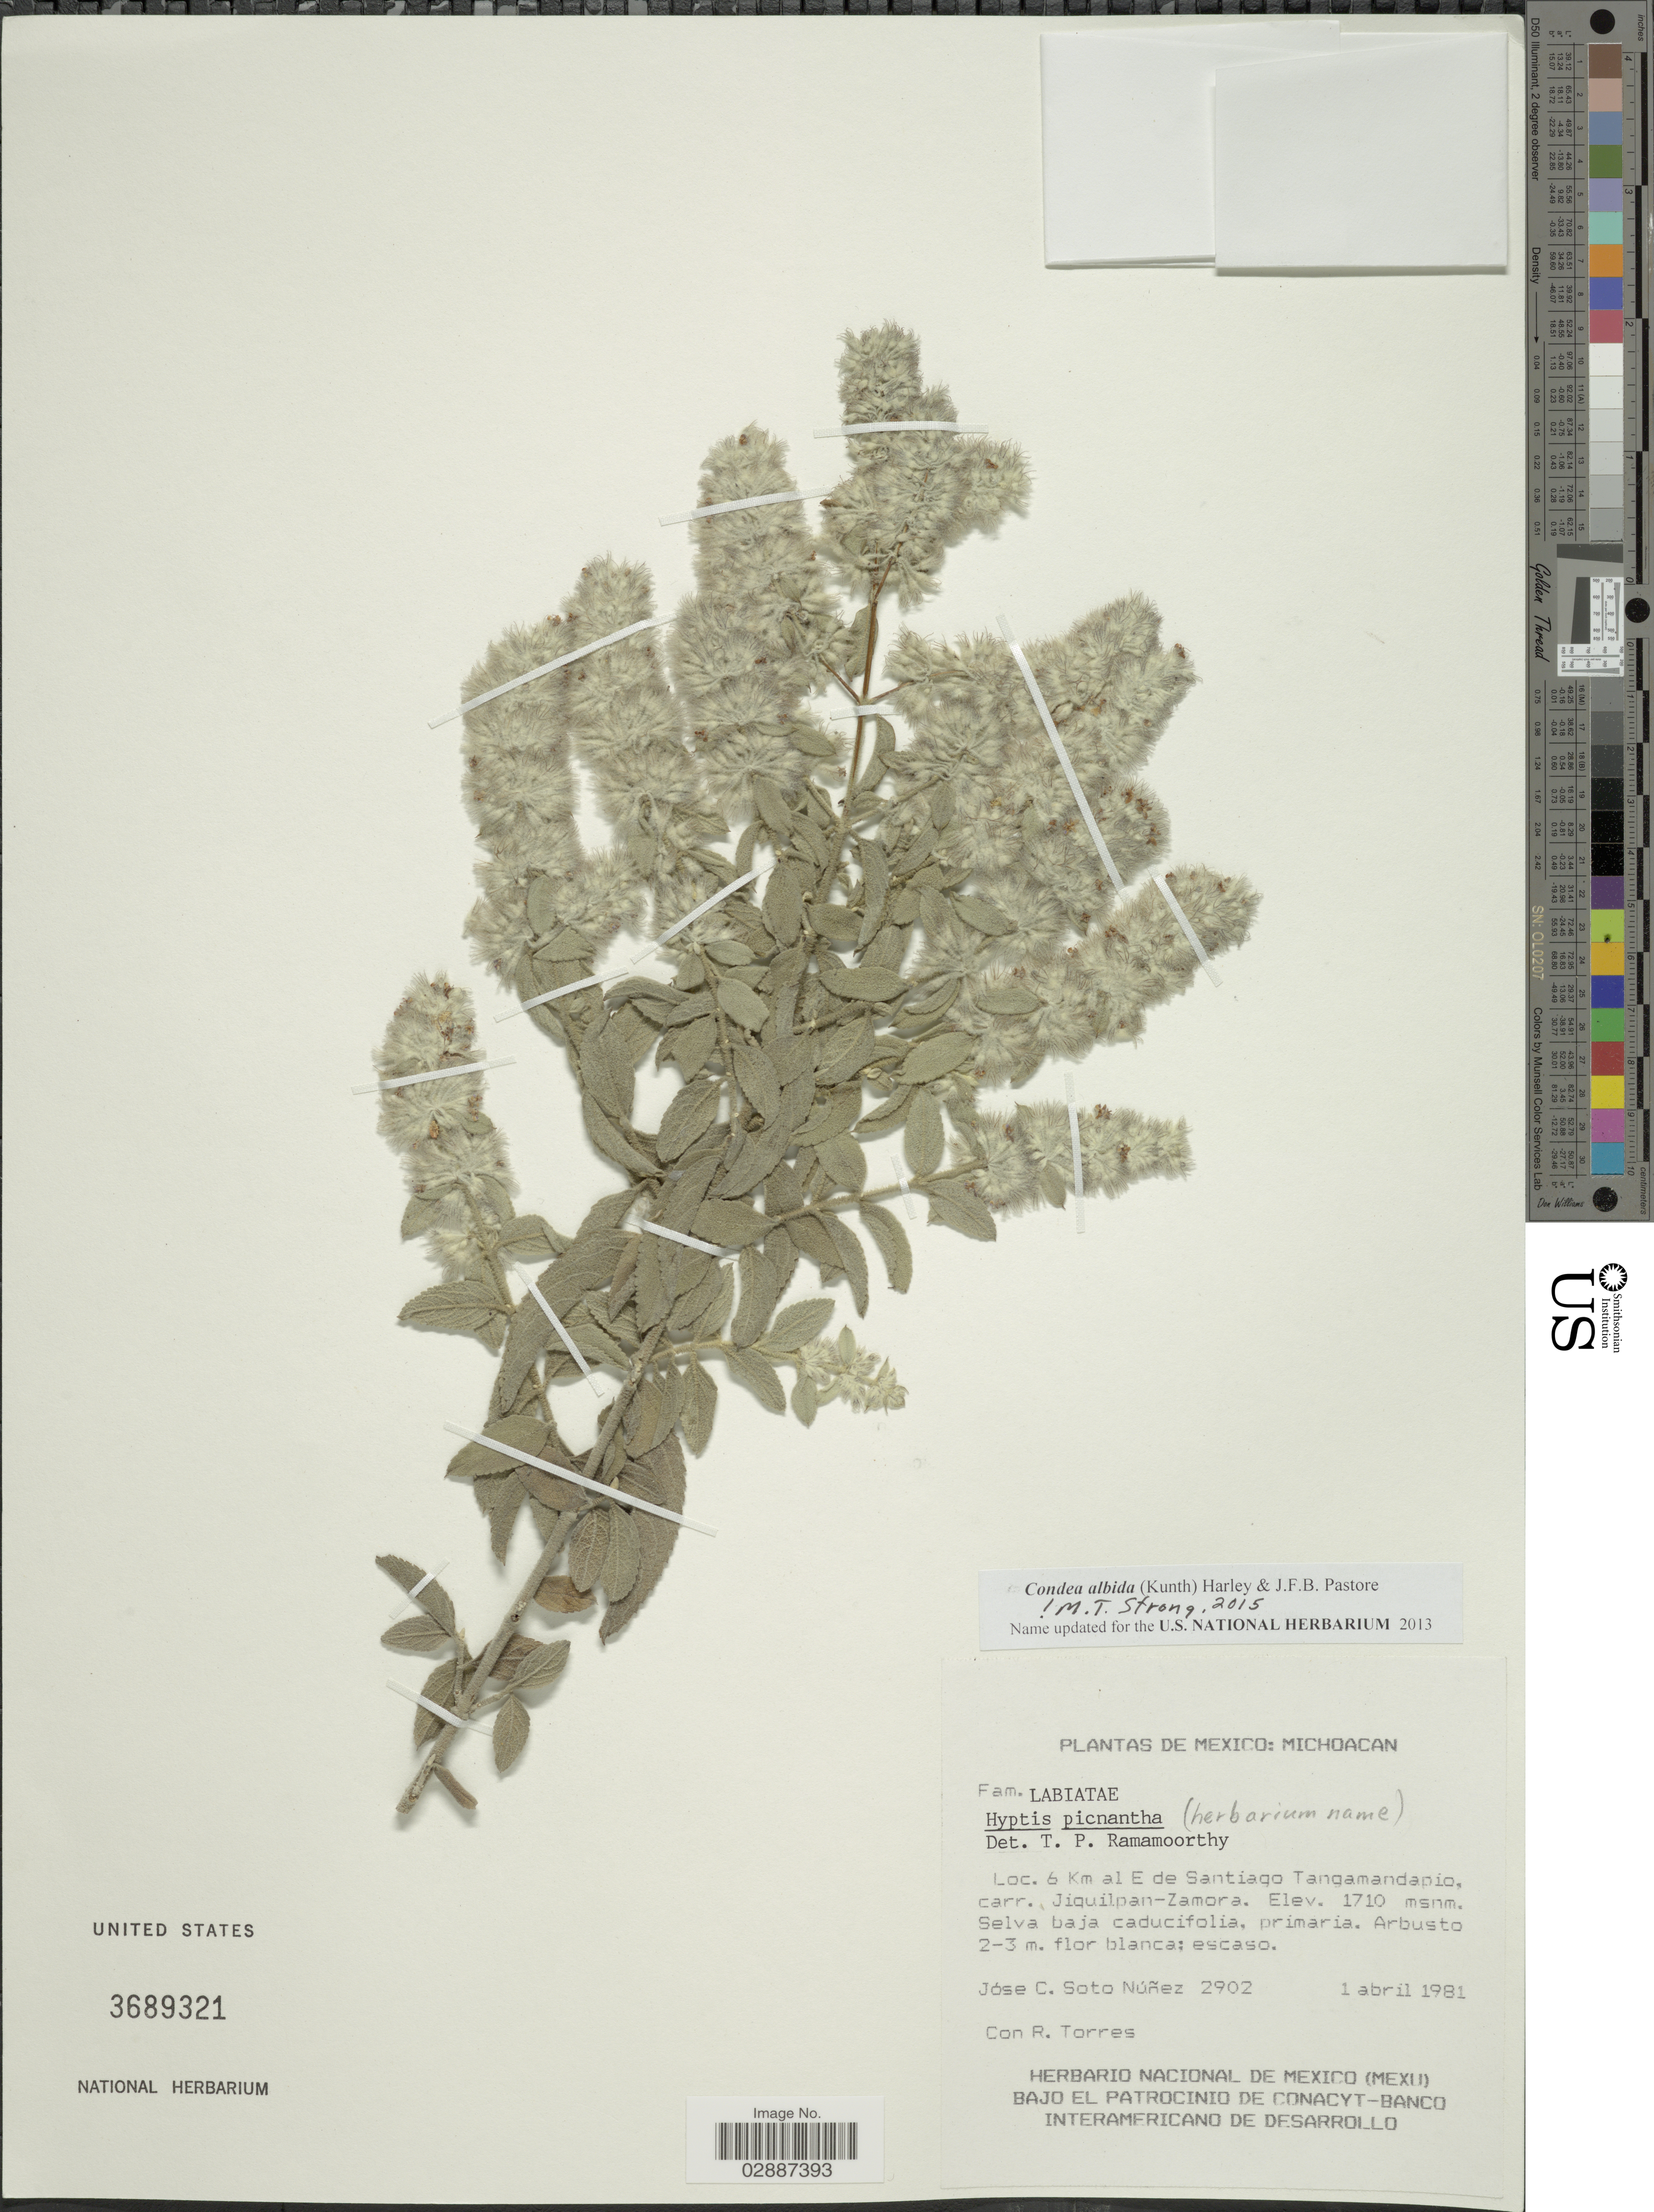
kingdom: Plantae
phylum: Tracheophyta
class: Magnoliopsida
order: Lamiales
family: Lamiaceae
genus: Condea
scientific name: Condea albida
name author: (Kunth) Harley & J.F.B. Pastore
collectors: J. Soto & R. Torres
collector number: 2902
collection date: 1981-04-01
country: Mexico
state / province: Michoacán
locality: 6 Km al E de Santiago Tangamandapio, carr. Jiquilpan-Zamora.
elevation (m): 1710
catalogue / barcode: US 3689321